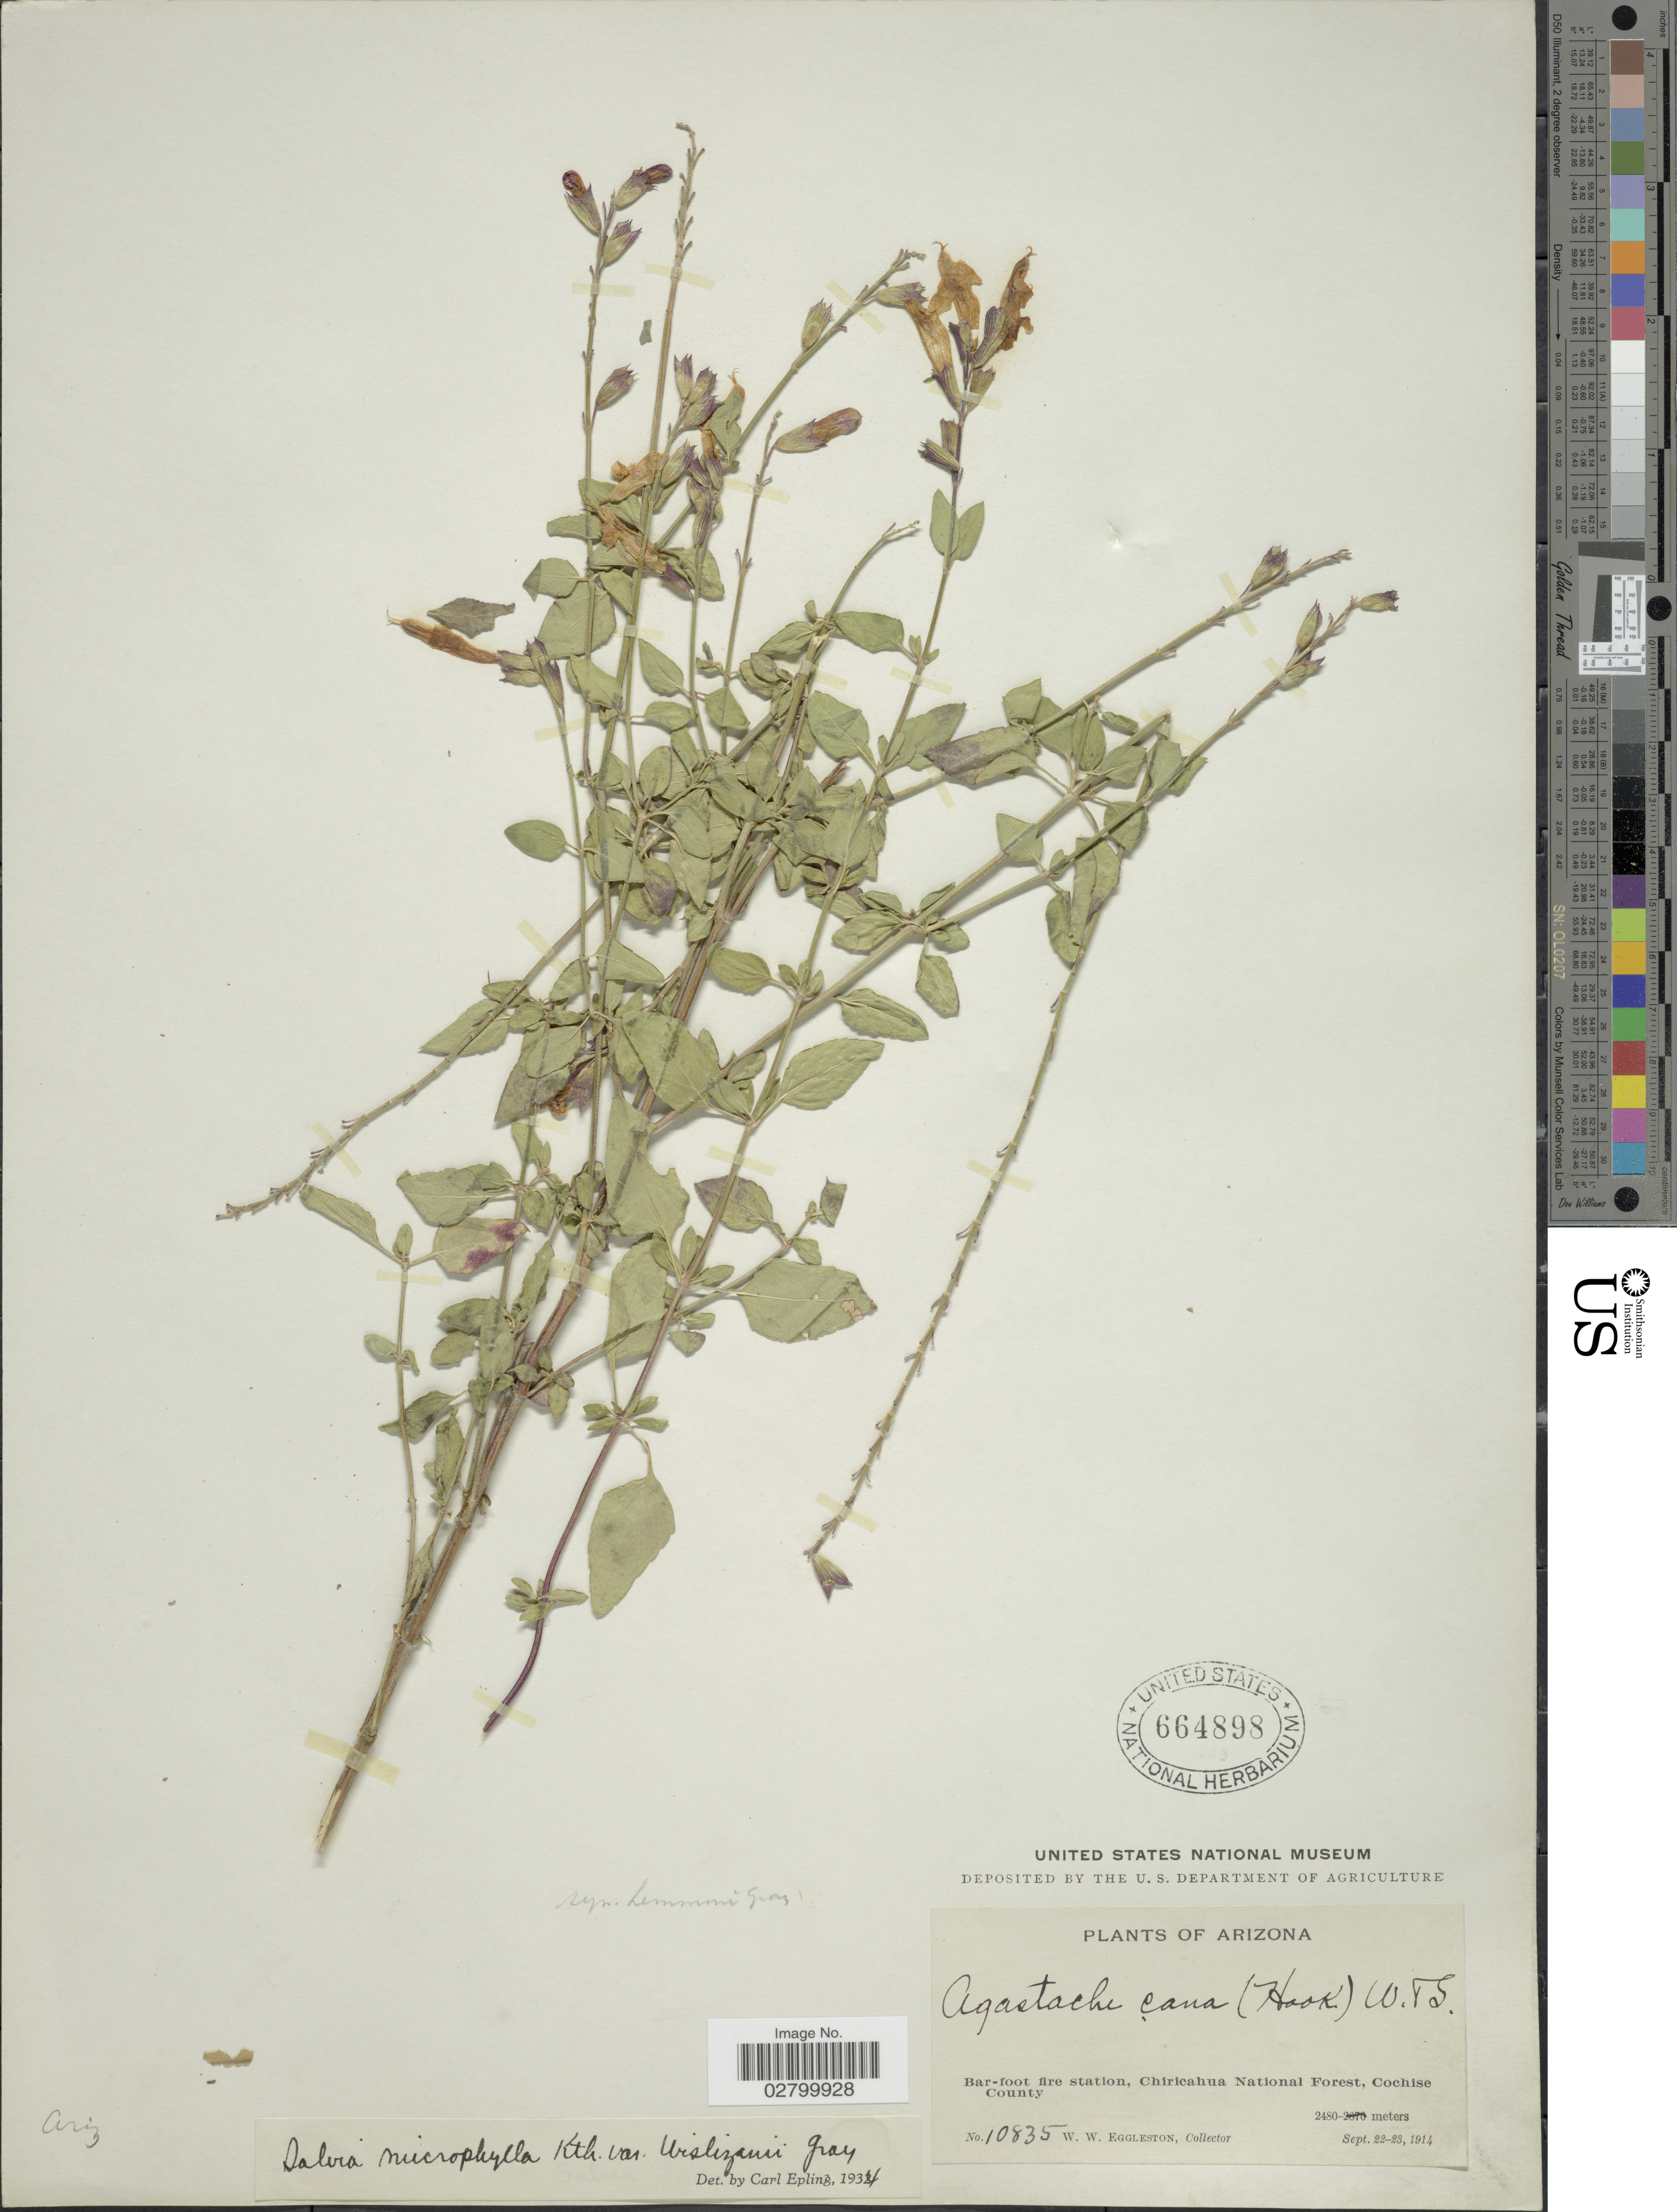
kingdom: Plantae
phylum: Tracheophyta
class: Magnoliopsida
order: Lamiales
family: Lamiaceae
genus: Salvia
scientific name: Salvia microphylla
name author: Kunth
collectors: W. W. Eggleston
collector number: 10835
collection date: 1914-09-22/1914-09-23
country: United States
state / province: Arizona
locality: Bar-foot fire station, Chiricahua National Forest, Cochise County.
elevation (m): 2480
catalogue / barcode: US 664898